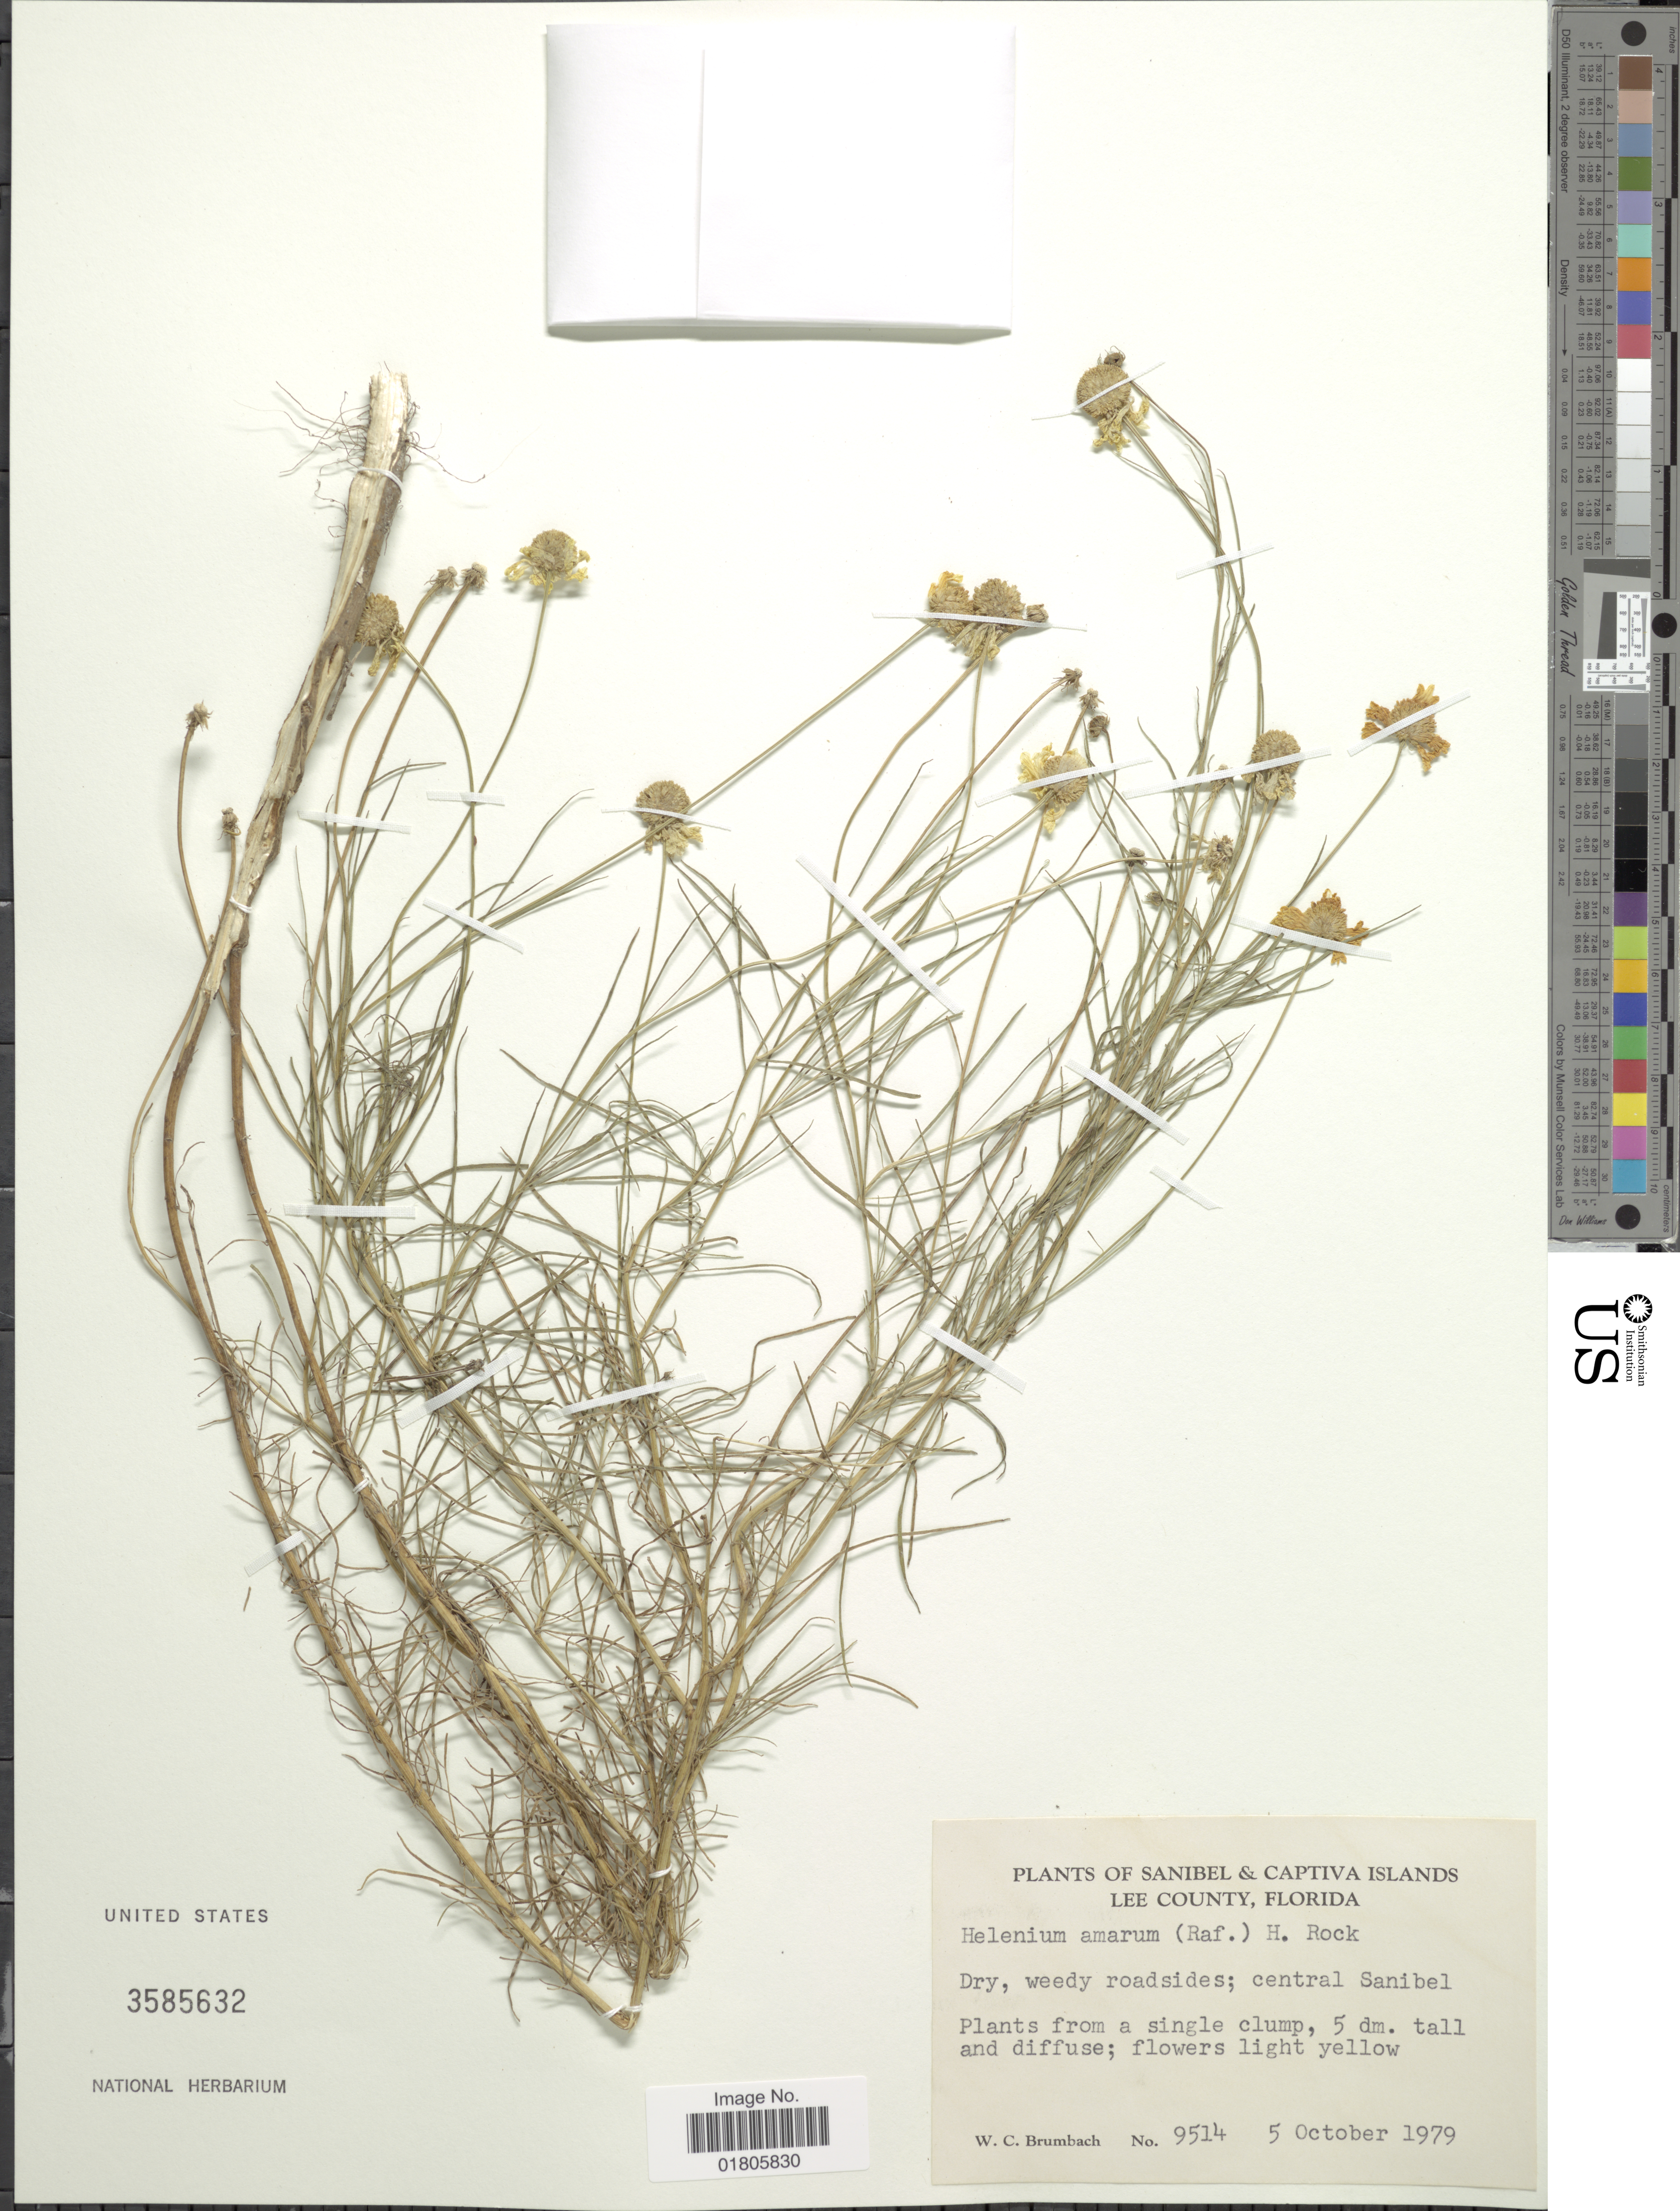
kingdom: Plantae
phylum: Tracheophyta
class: Magnoliopsida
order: Asterales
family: Asteraceae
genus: Helenium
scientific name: Helenium amarum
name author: (Raf.) H. Rock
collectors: W. C. Brumbach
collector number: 9514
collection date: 1979-10-05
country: United States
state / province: Florida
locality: Central Sanibel & Captiva Islands, Lee County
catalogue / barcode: US 3585632